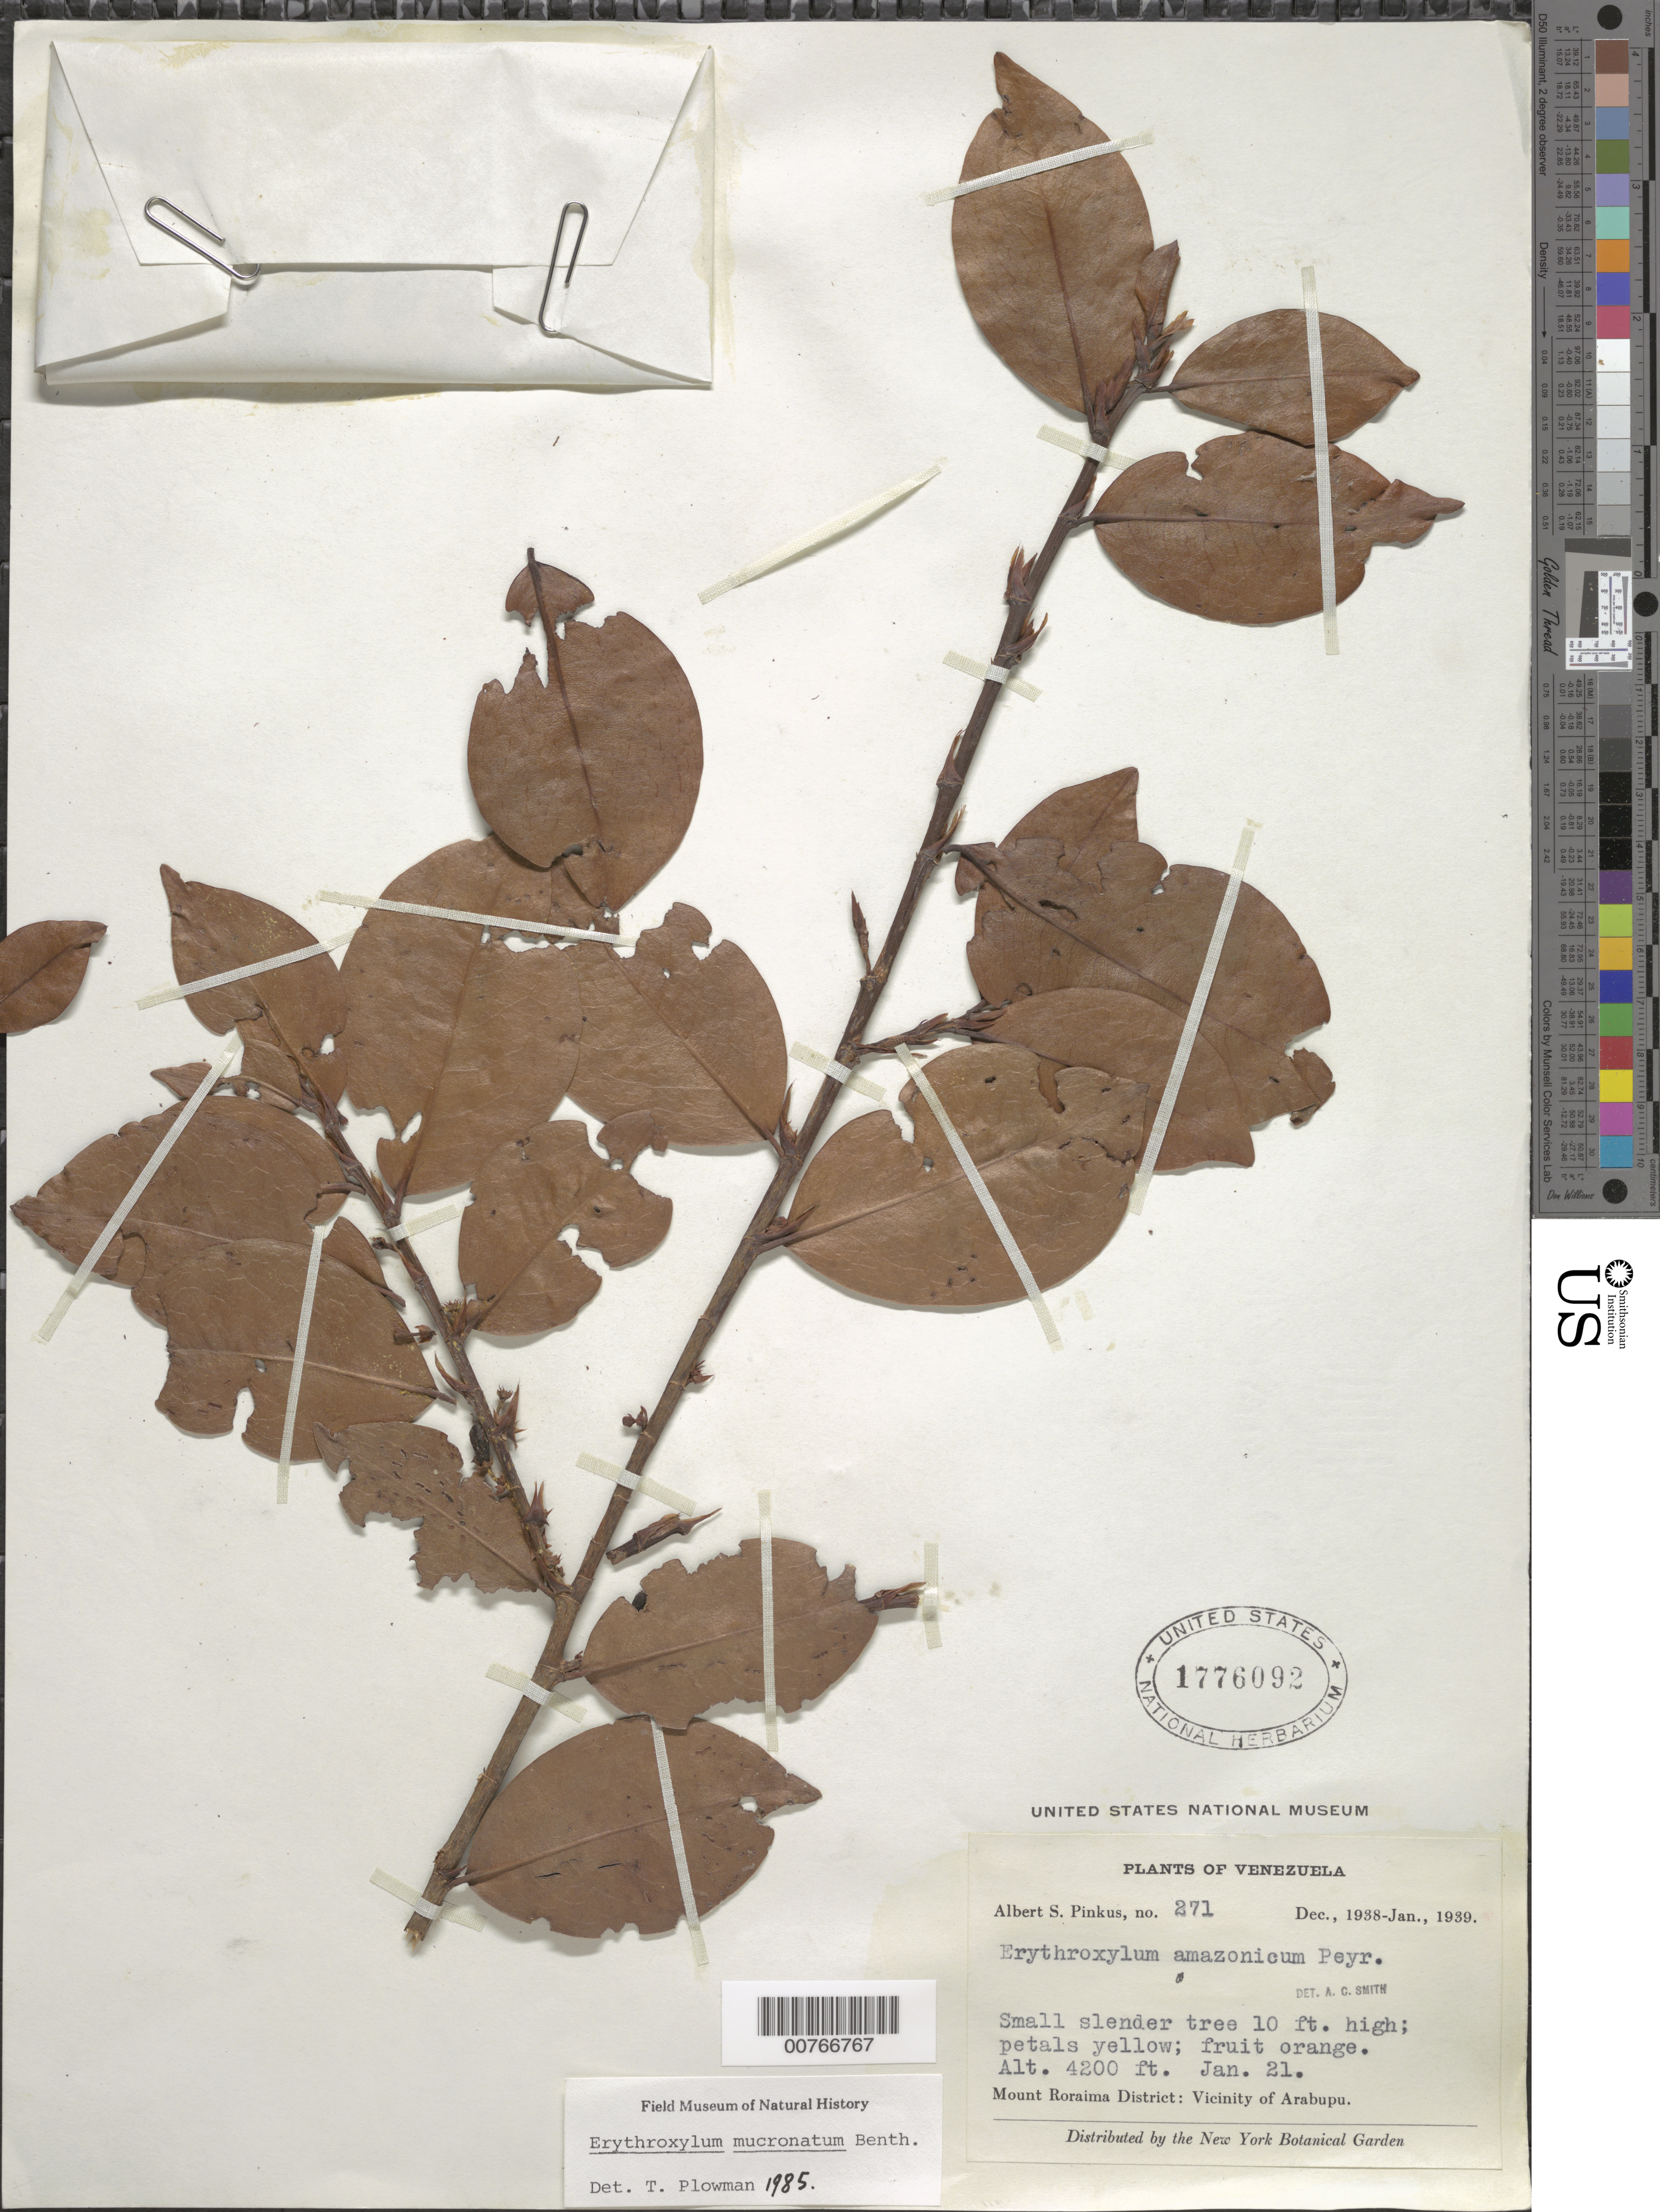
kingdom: Plantae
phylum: Tracheophyta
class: Magnoliopsida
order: Malpighiales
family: Erythroxylaceae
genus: Erythroxylum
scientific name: Erythroxylum mucronatum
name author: Benth.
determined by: Plowman, Timothy C.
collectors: A. Pinkus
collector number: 271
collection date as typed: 21-Jan-39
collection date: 1939-01-21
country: Venezuela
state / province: Bolívar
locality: Mt. Roraima District; vic of Arabupu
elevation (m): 1280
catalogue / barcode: US 1776092